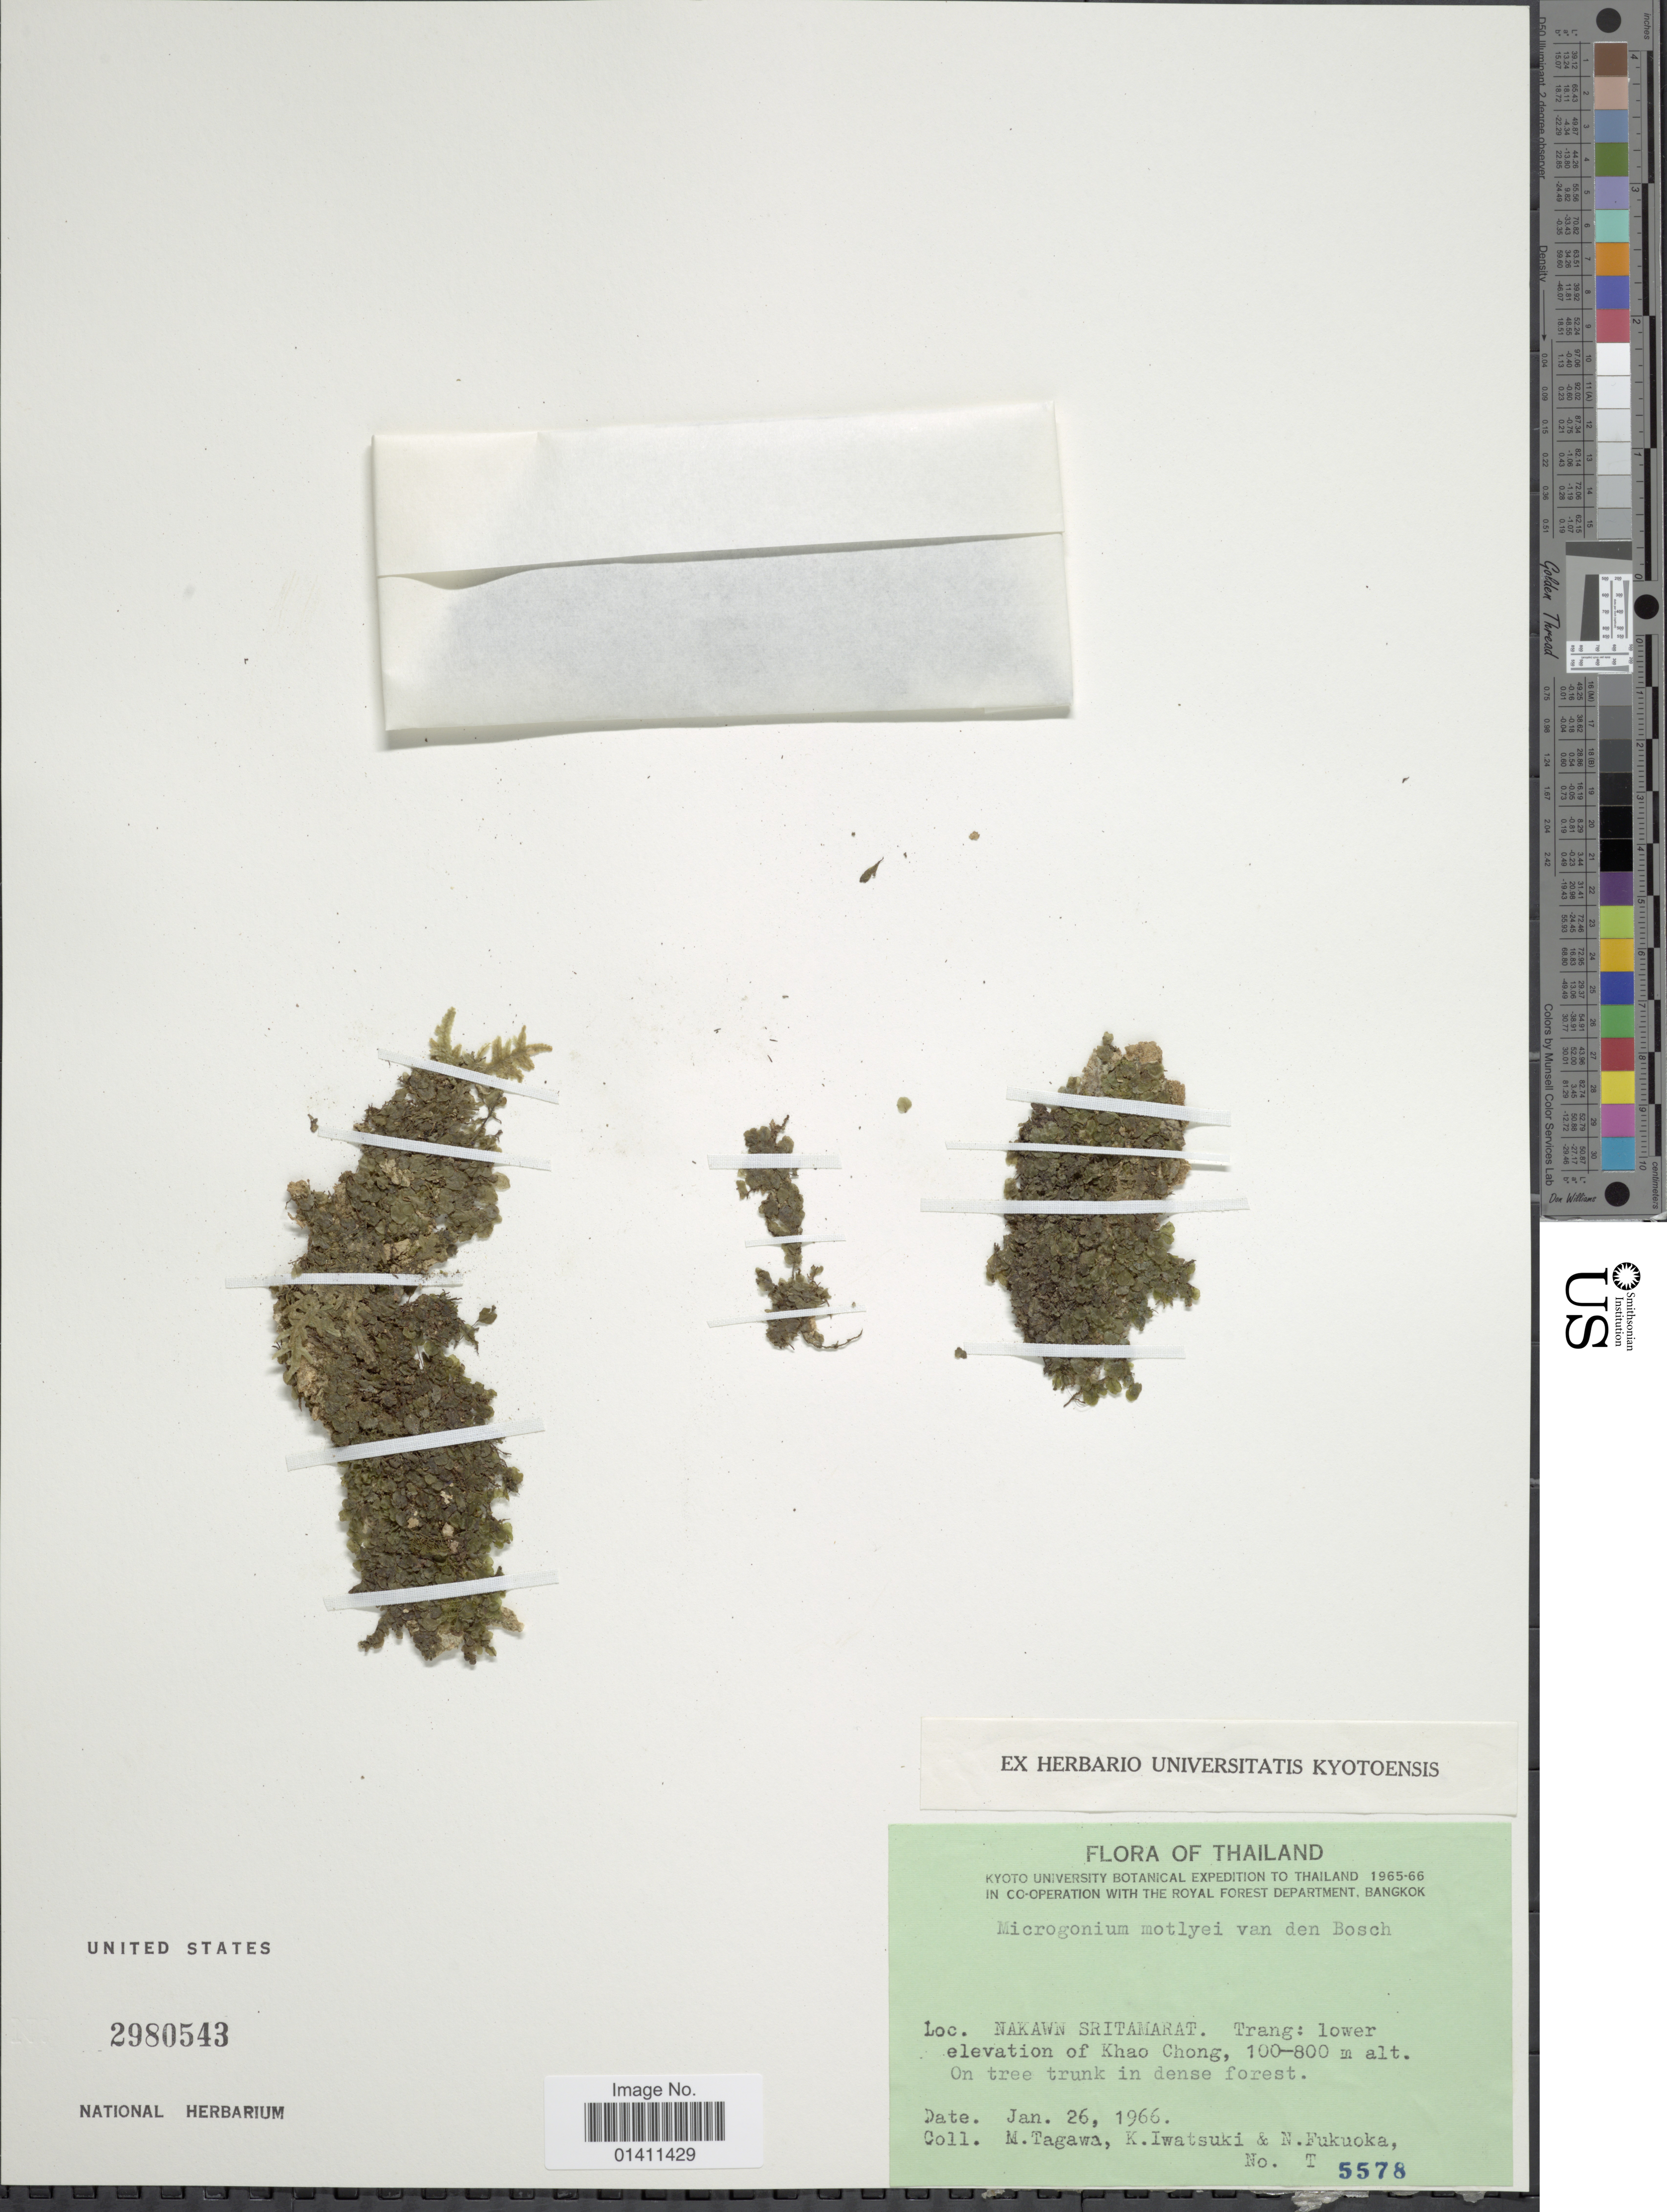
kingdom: Plantae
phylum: Tracheophyta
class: Polypodiopsida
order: Hymenophyllales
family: Hymenophyllaceae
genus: Didymoglossum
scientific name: Didymoglossum motleyi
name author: (Bosch) Ebihara & K. Iwats.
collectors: M. Tagawa, K. Iwatsuki & N. Fukuoka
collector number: T5578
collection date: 1966-01-26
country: Thailand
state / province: Trang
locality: Nakawn Sritamarat. Trang: lower elevation of Khao Chong.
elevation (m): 100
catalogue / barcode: US 2980543